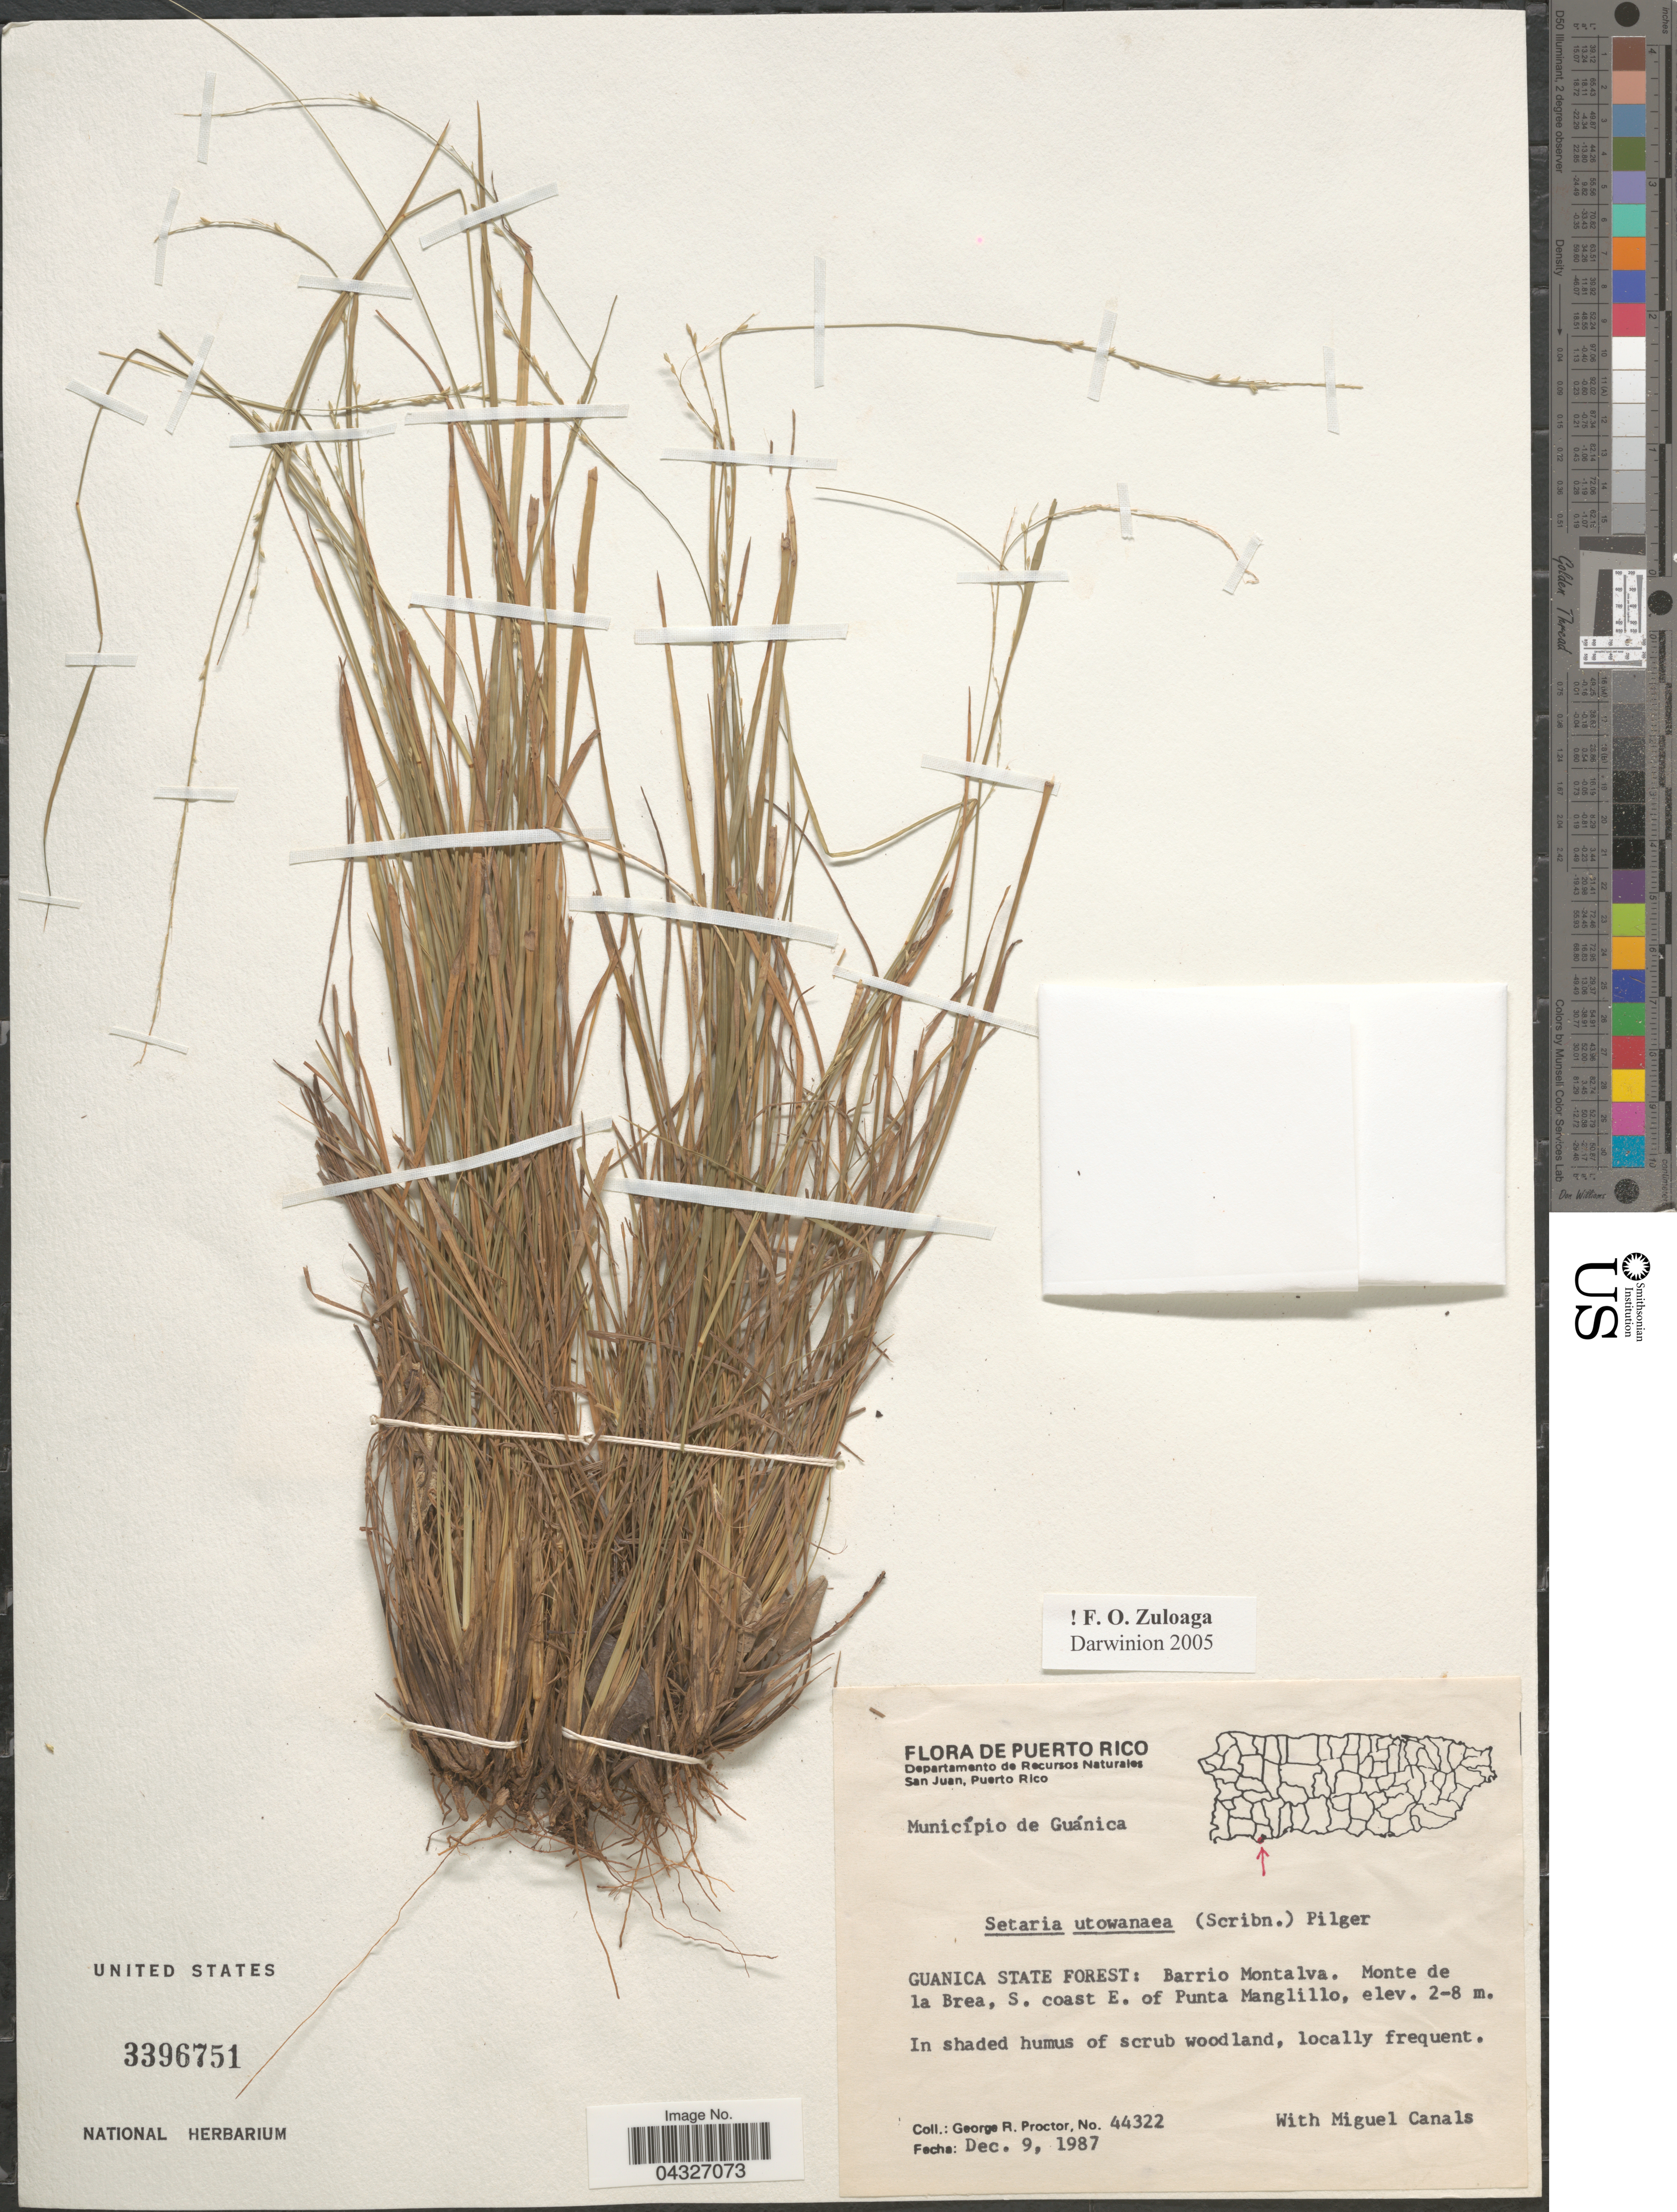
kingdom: Plantae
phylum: Tracheophyta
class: Liliopsida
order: Poales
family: Poaceae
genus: Setaria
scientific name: Setaria utowanaea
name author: (Scribn.) Pilg.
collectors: G. Proctor & M. Canals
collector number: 44322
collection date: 1987-12-09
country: Puerto Rico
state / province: Guánica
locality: Guanica State Forest: Barrio Montalva. Monte de la Brea, S. coast E. of Punta Manglillo.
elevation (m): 2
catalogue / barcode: US 3396751